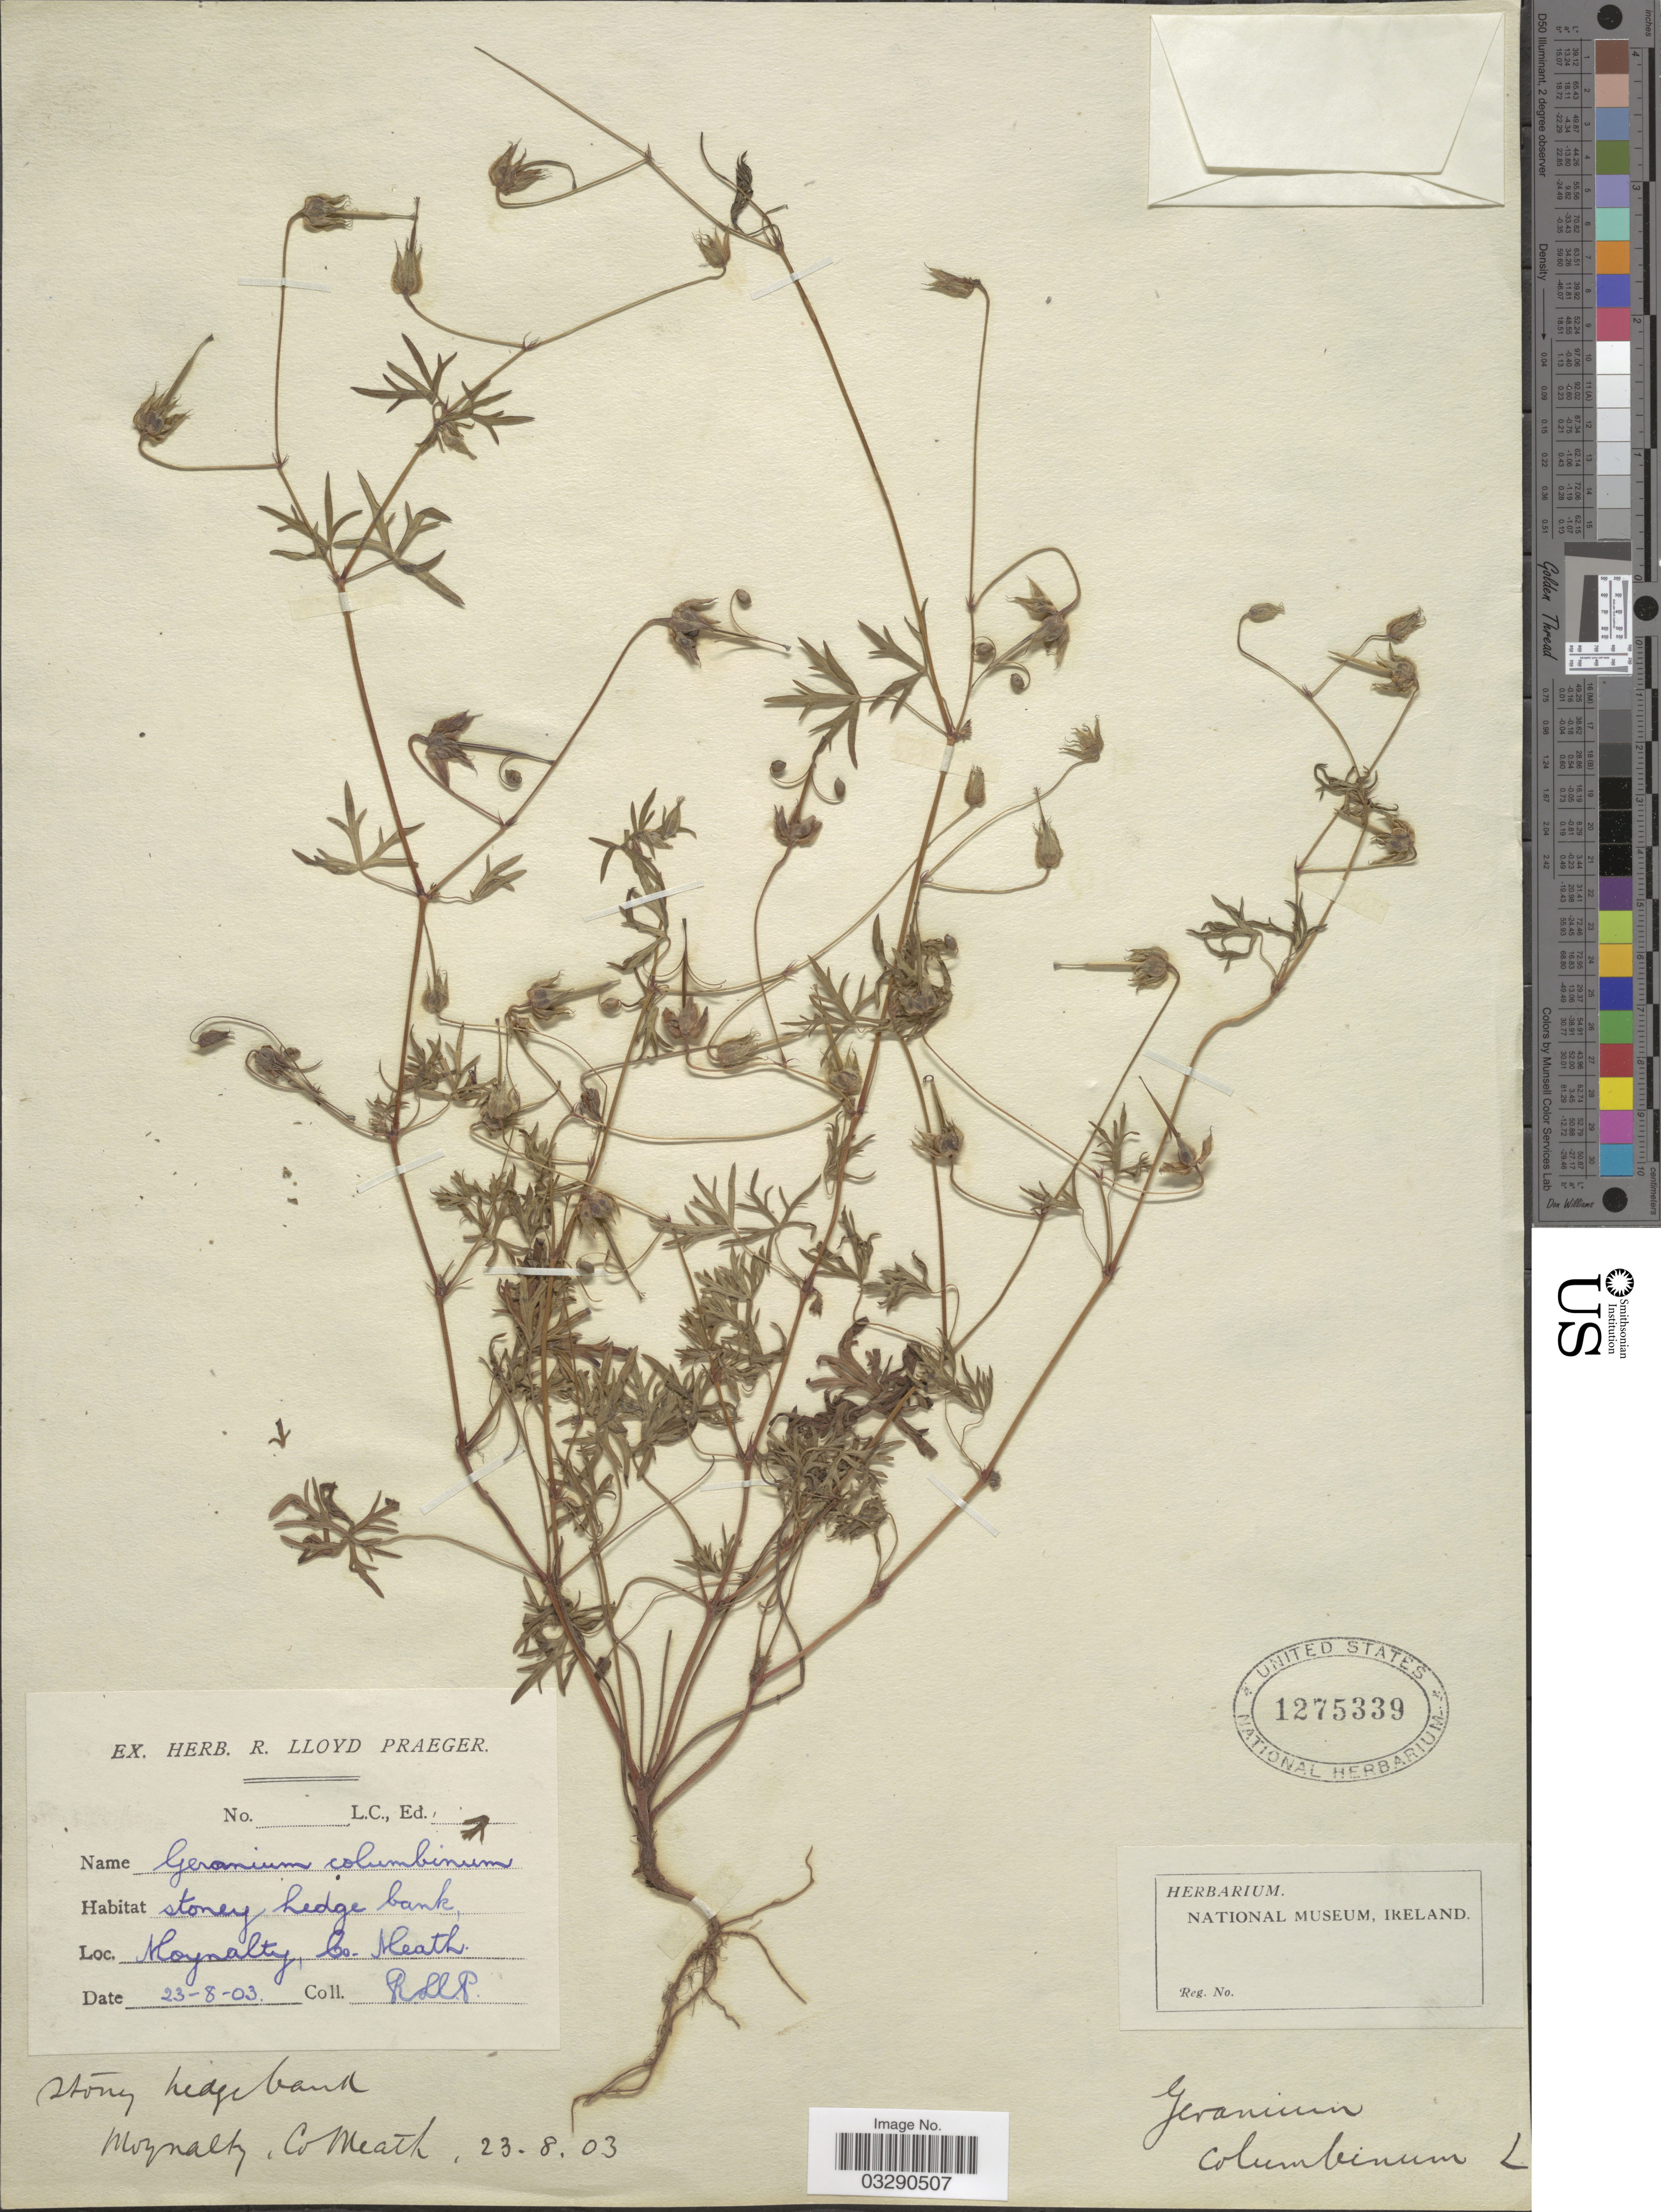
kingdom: Plantae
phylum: Tracheophyta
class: Magnoliopsida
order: Geraniales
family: Geraniaceae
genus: Geranium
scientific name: Geranium columbinum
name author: L.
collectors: R. Praeger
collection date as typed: Transcribed d/m/y: 23/8/3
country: Ireland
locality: Moynalty, Co-Meath.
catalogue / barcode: US 1275339